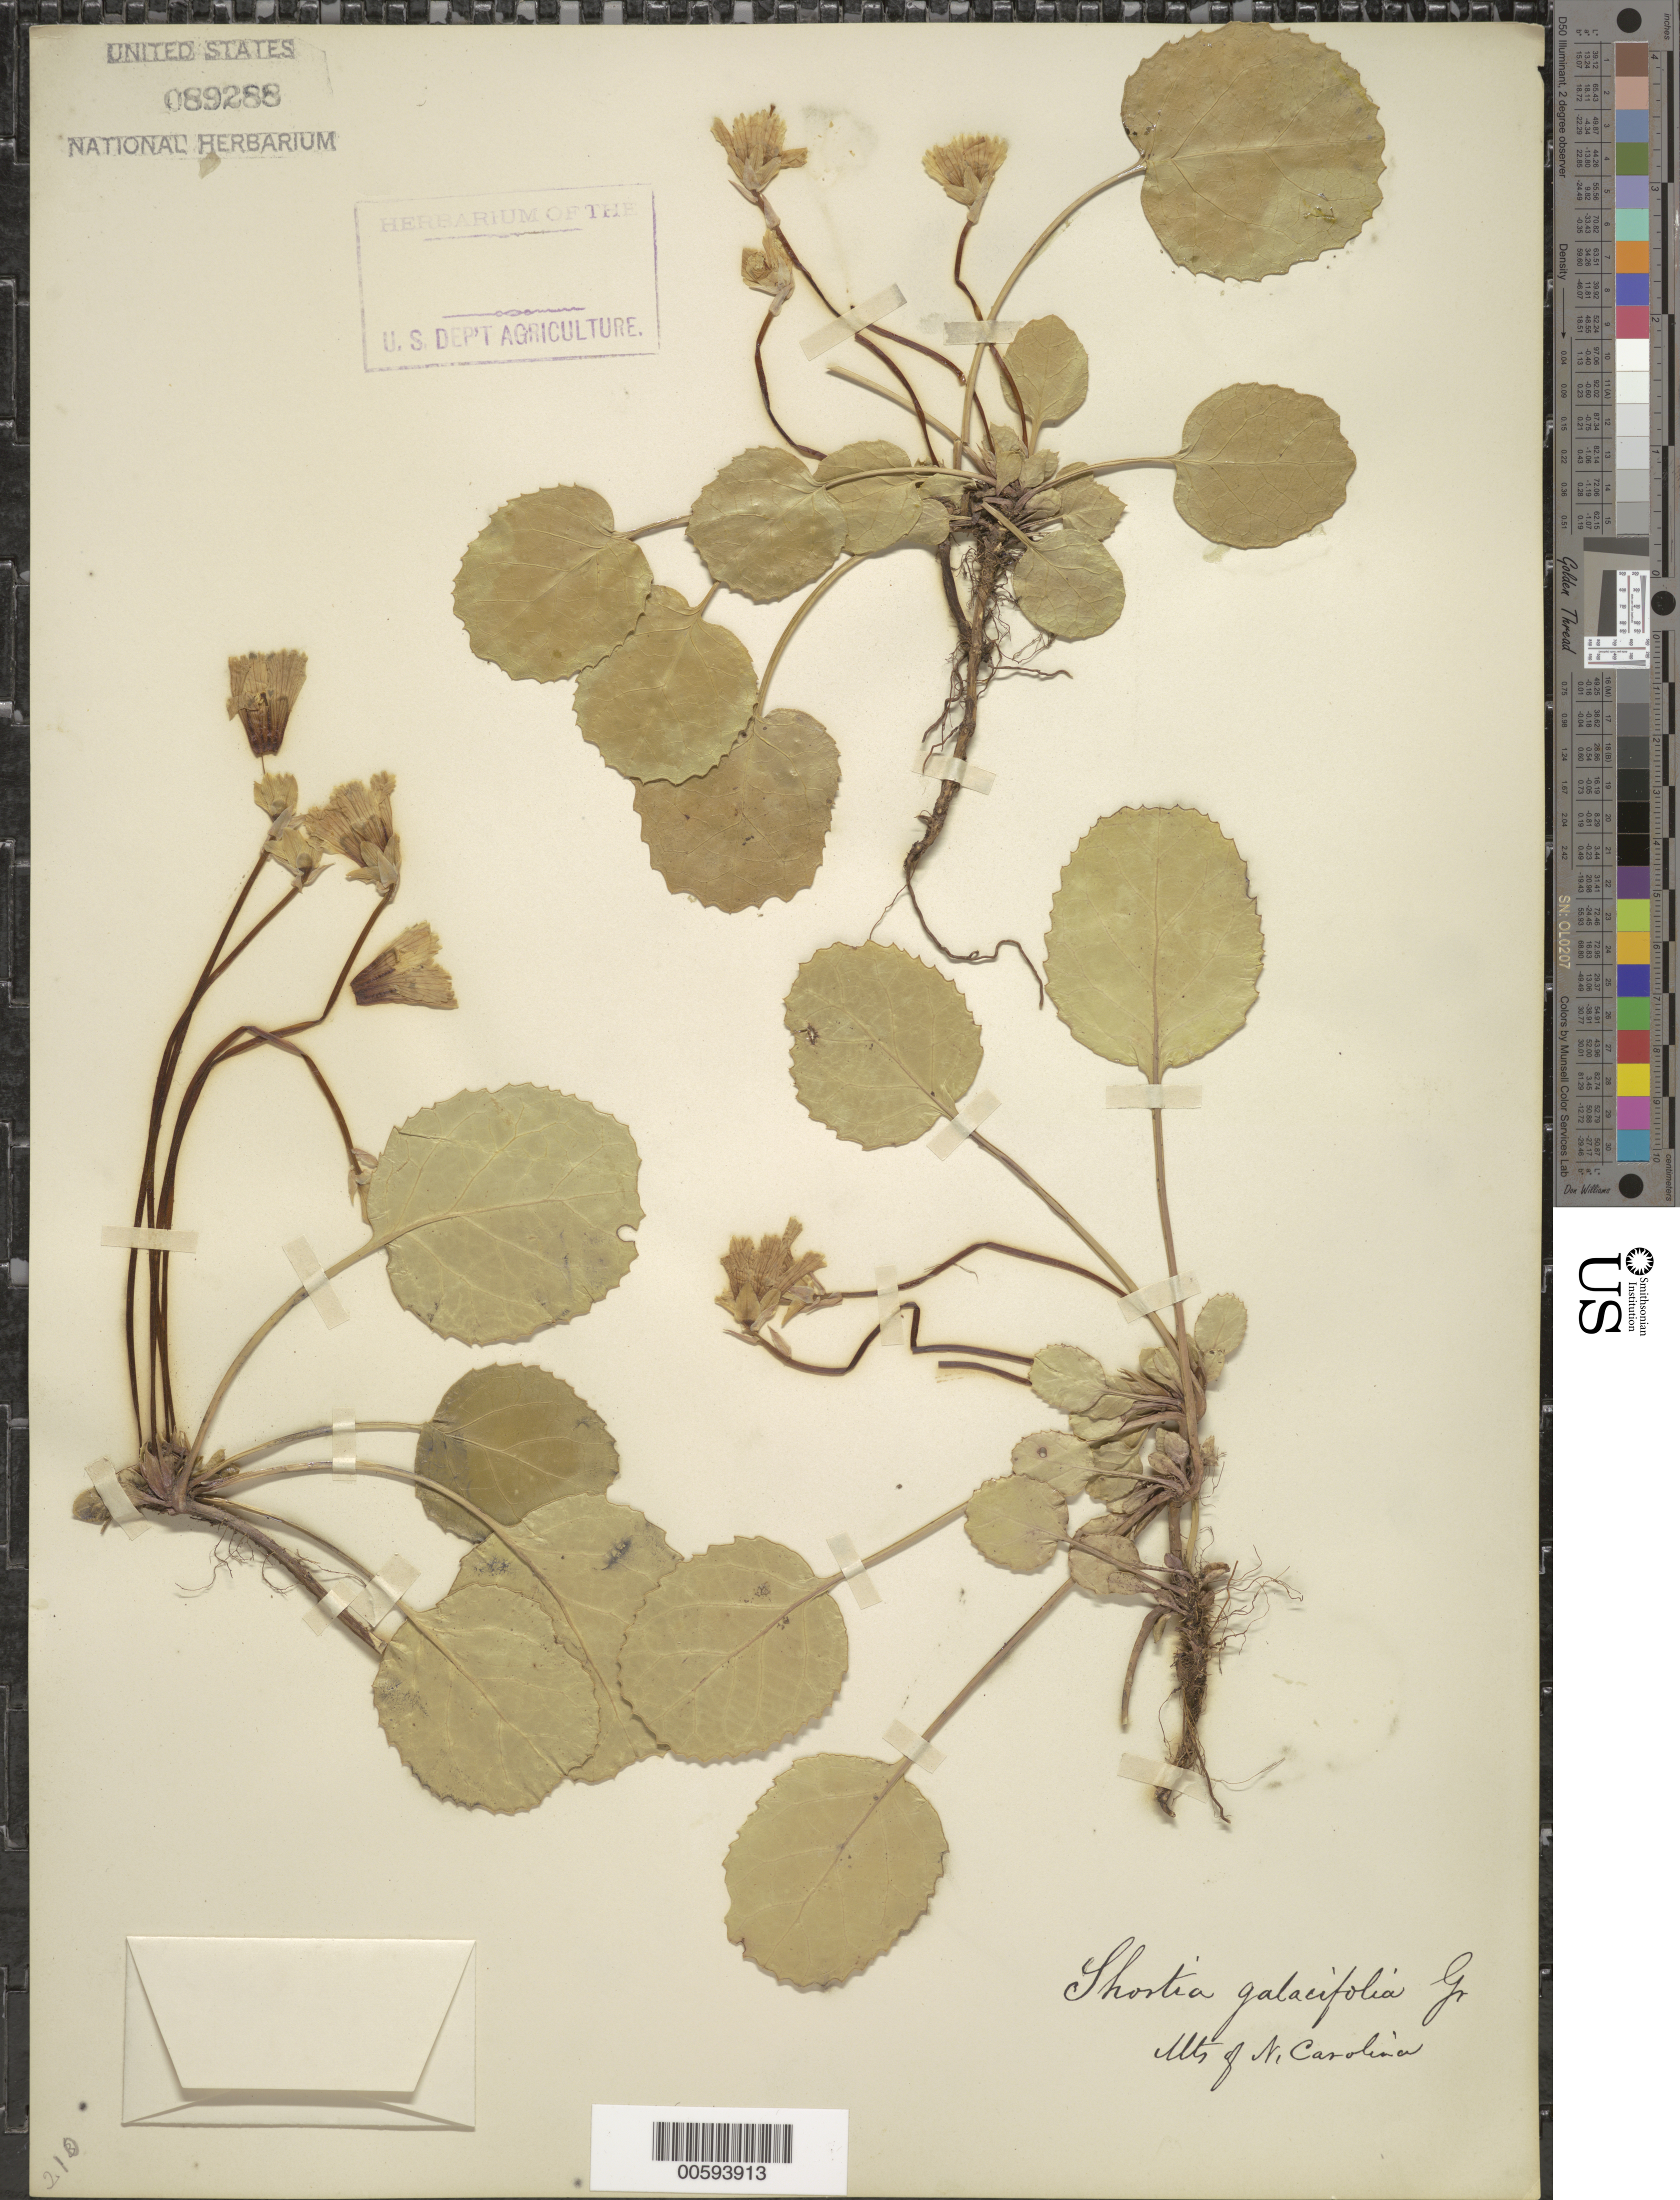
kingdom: Plantae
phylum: Tracheophyta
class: Magnoliopsida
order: Ericales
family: Diapensiaceae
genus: Shortia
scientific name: Shortia galacifolia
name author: Torr. & A. Gray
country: United States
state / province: North Carolina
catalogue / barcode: US 89288